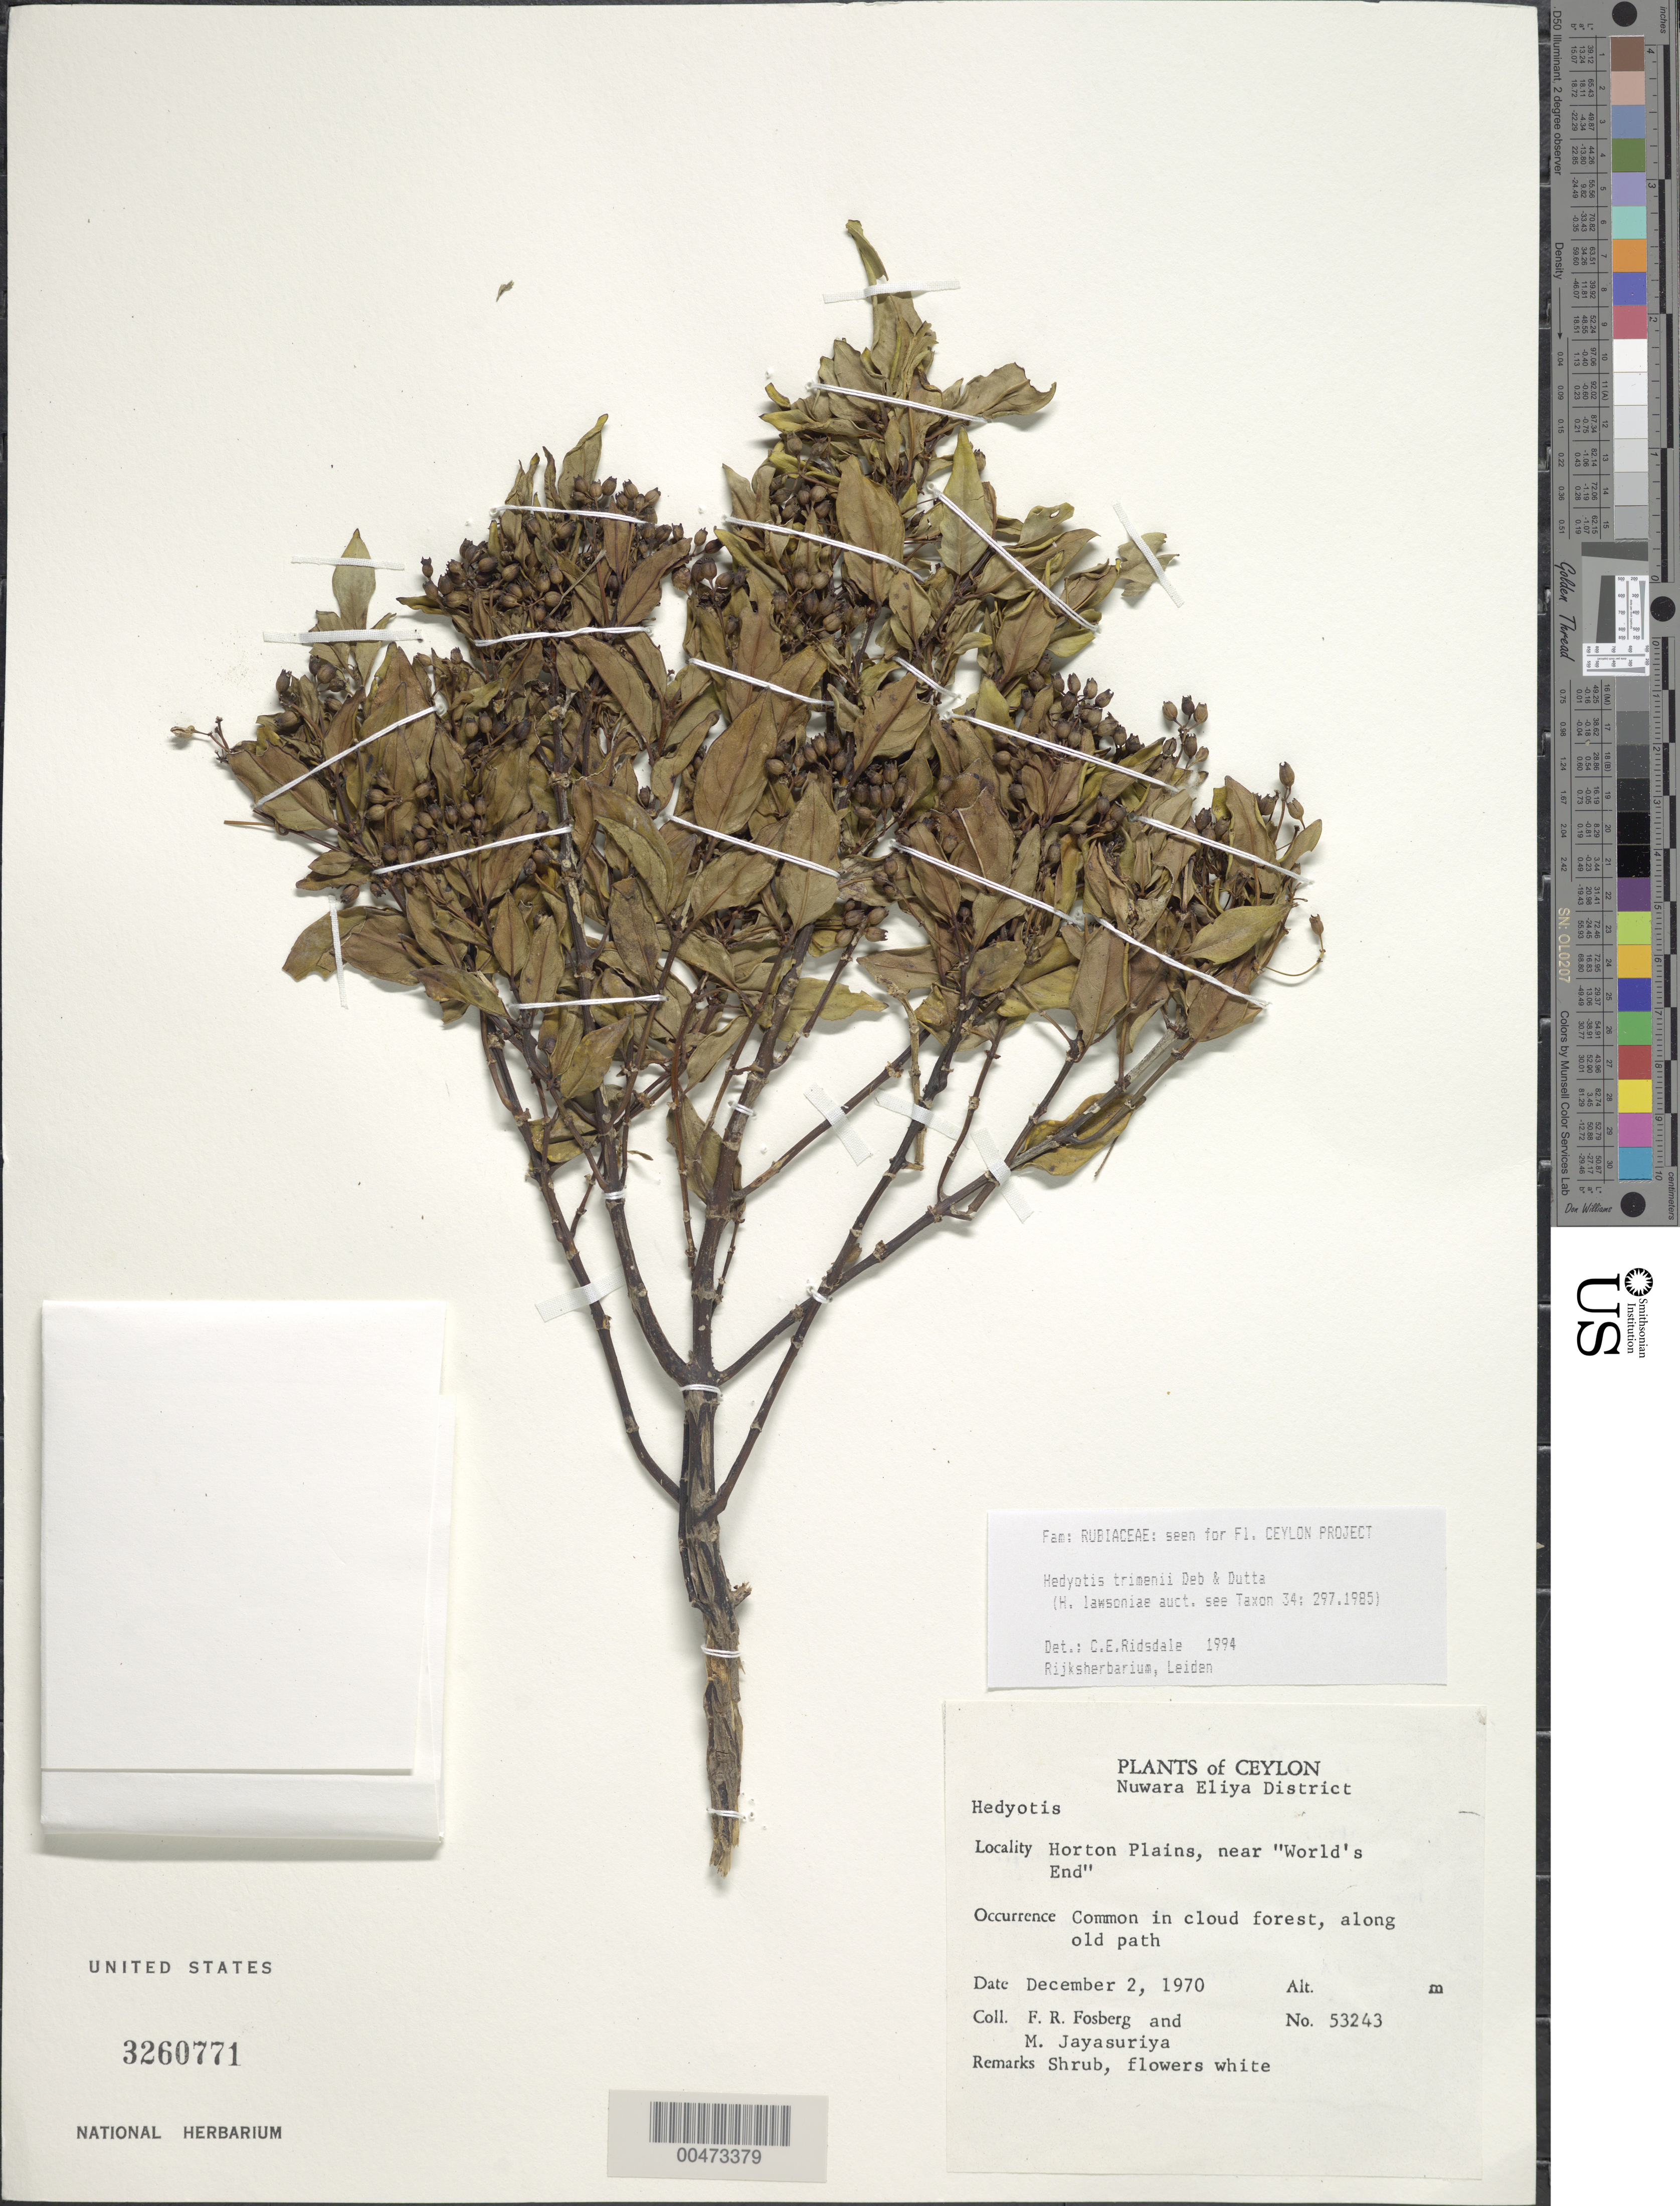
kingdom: Plantae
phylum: Tracheophyta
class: Magnoliopsida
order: Gentianales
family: Rubiaceae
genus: Hedyotis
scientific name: Hedyotis trimenii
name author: Deb & R. Dutta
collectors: F. R. Fosberg & A. H. Jayasuriya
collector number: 53243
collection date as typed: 02 Dec 1970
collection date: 1970-12-02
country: Sri Lanka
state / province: Central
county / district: Nuwara Eliya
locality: Horton Plains, near World's End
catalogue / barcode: US 3260771